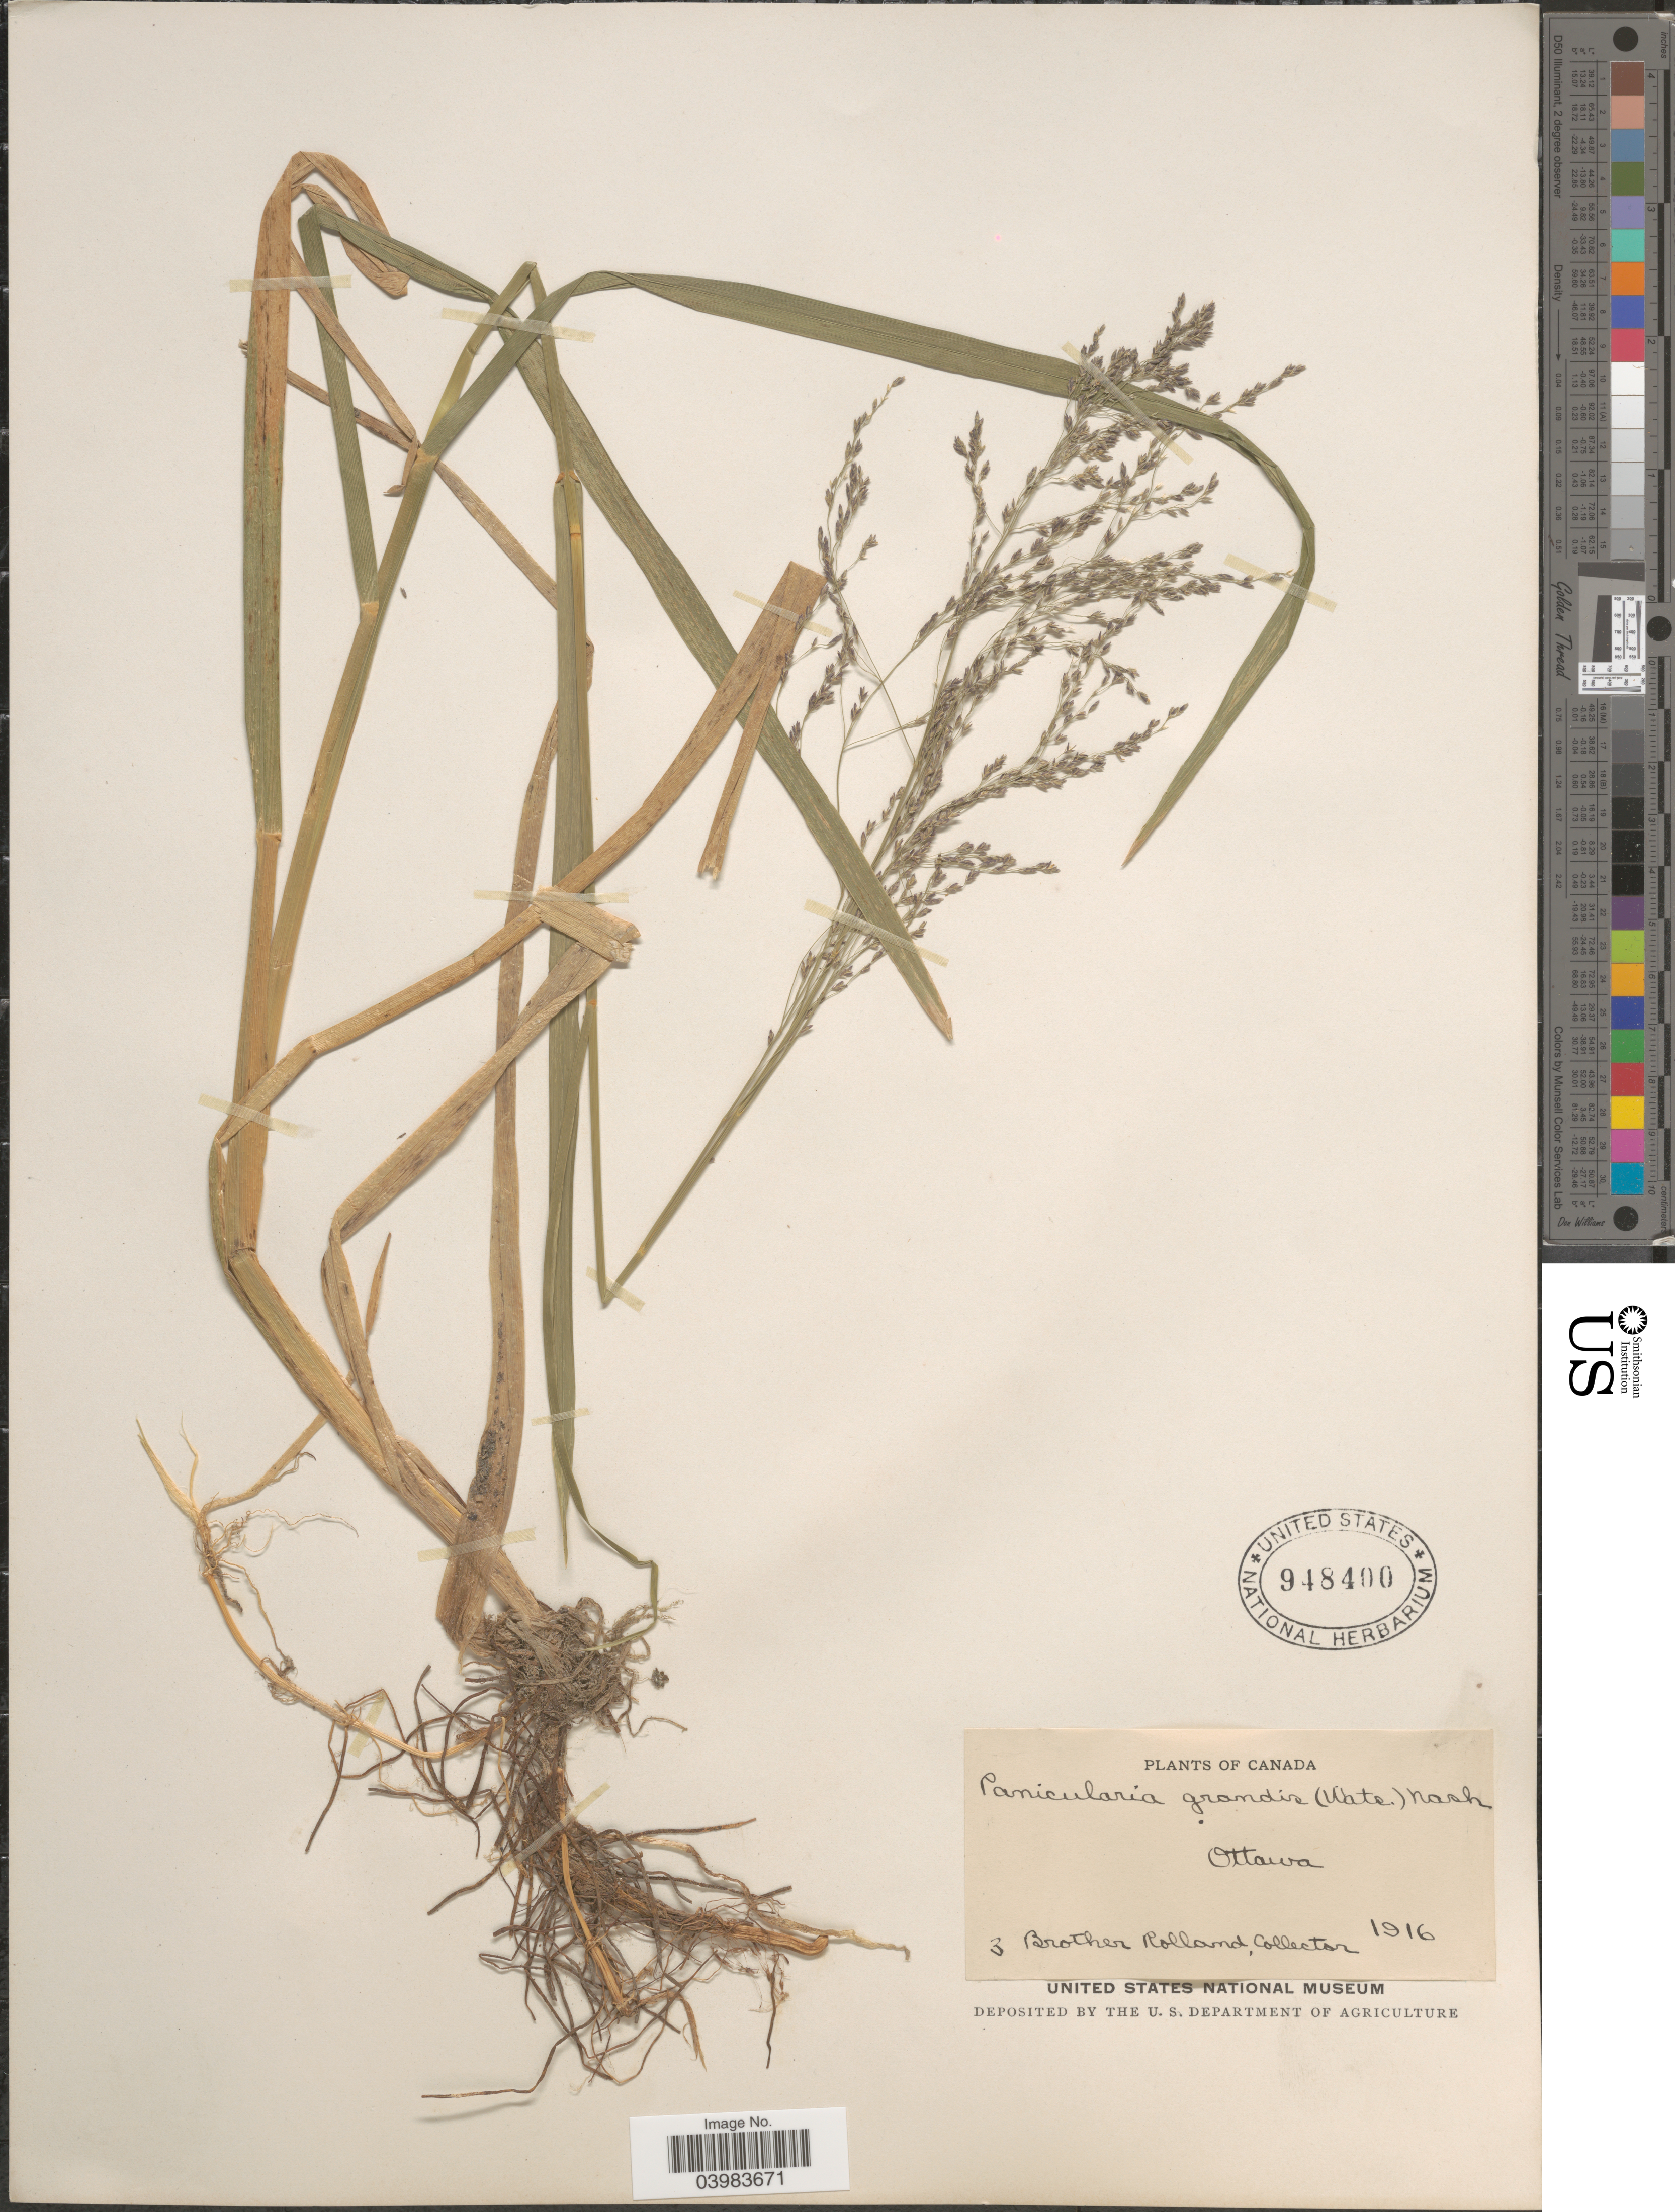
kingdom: Plantae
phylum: Tracheophyta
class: Liliopsida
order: Poales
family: Poaceae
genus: Glyceria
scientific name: Glyceria grandis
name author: S. Watson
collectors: B. Rolland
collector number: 3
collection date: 1916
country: Canada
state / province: Ontario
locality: Ottawa.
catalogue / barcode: US 948400